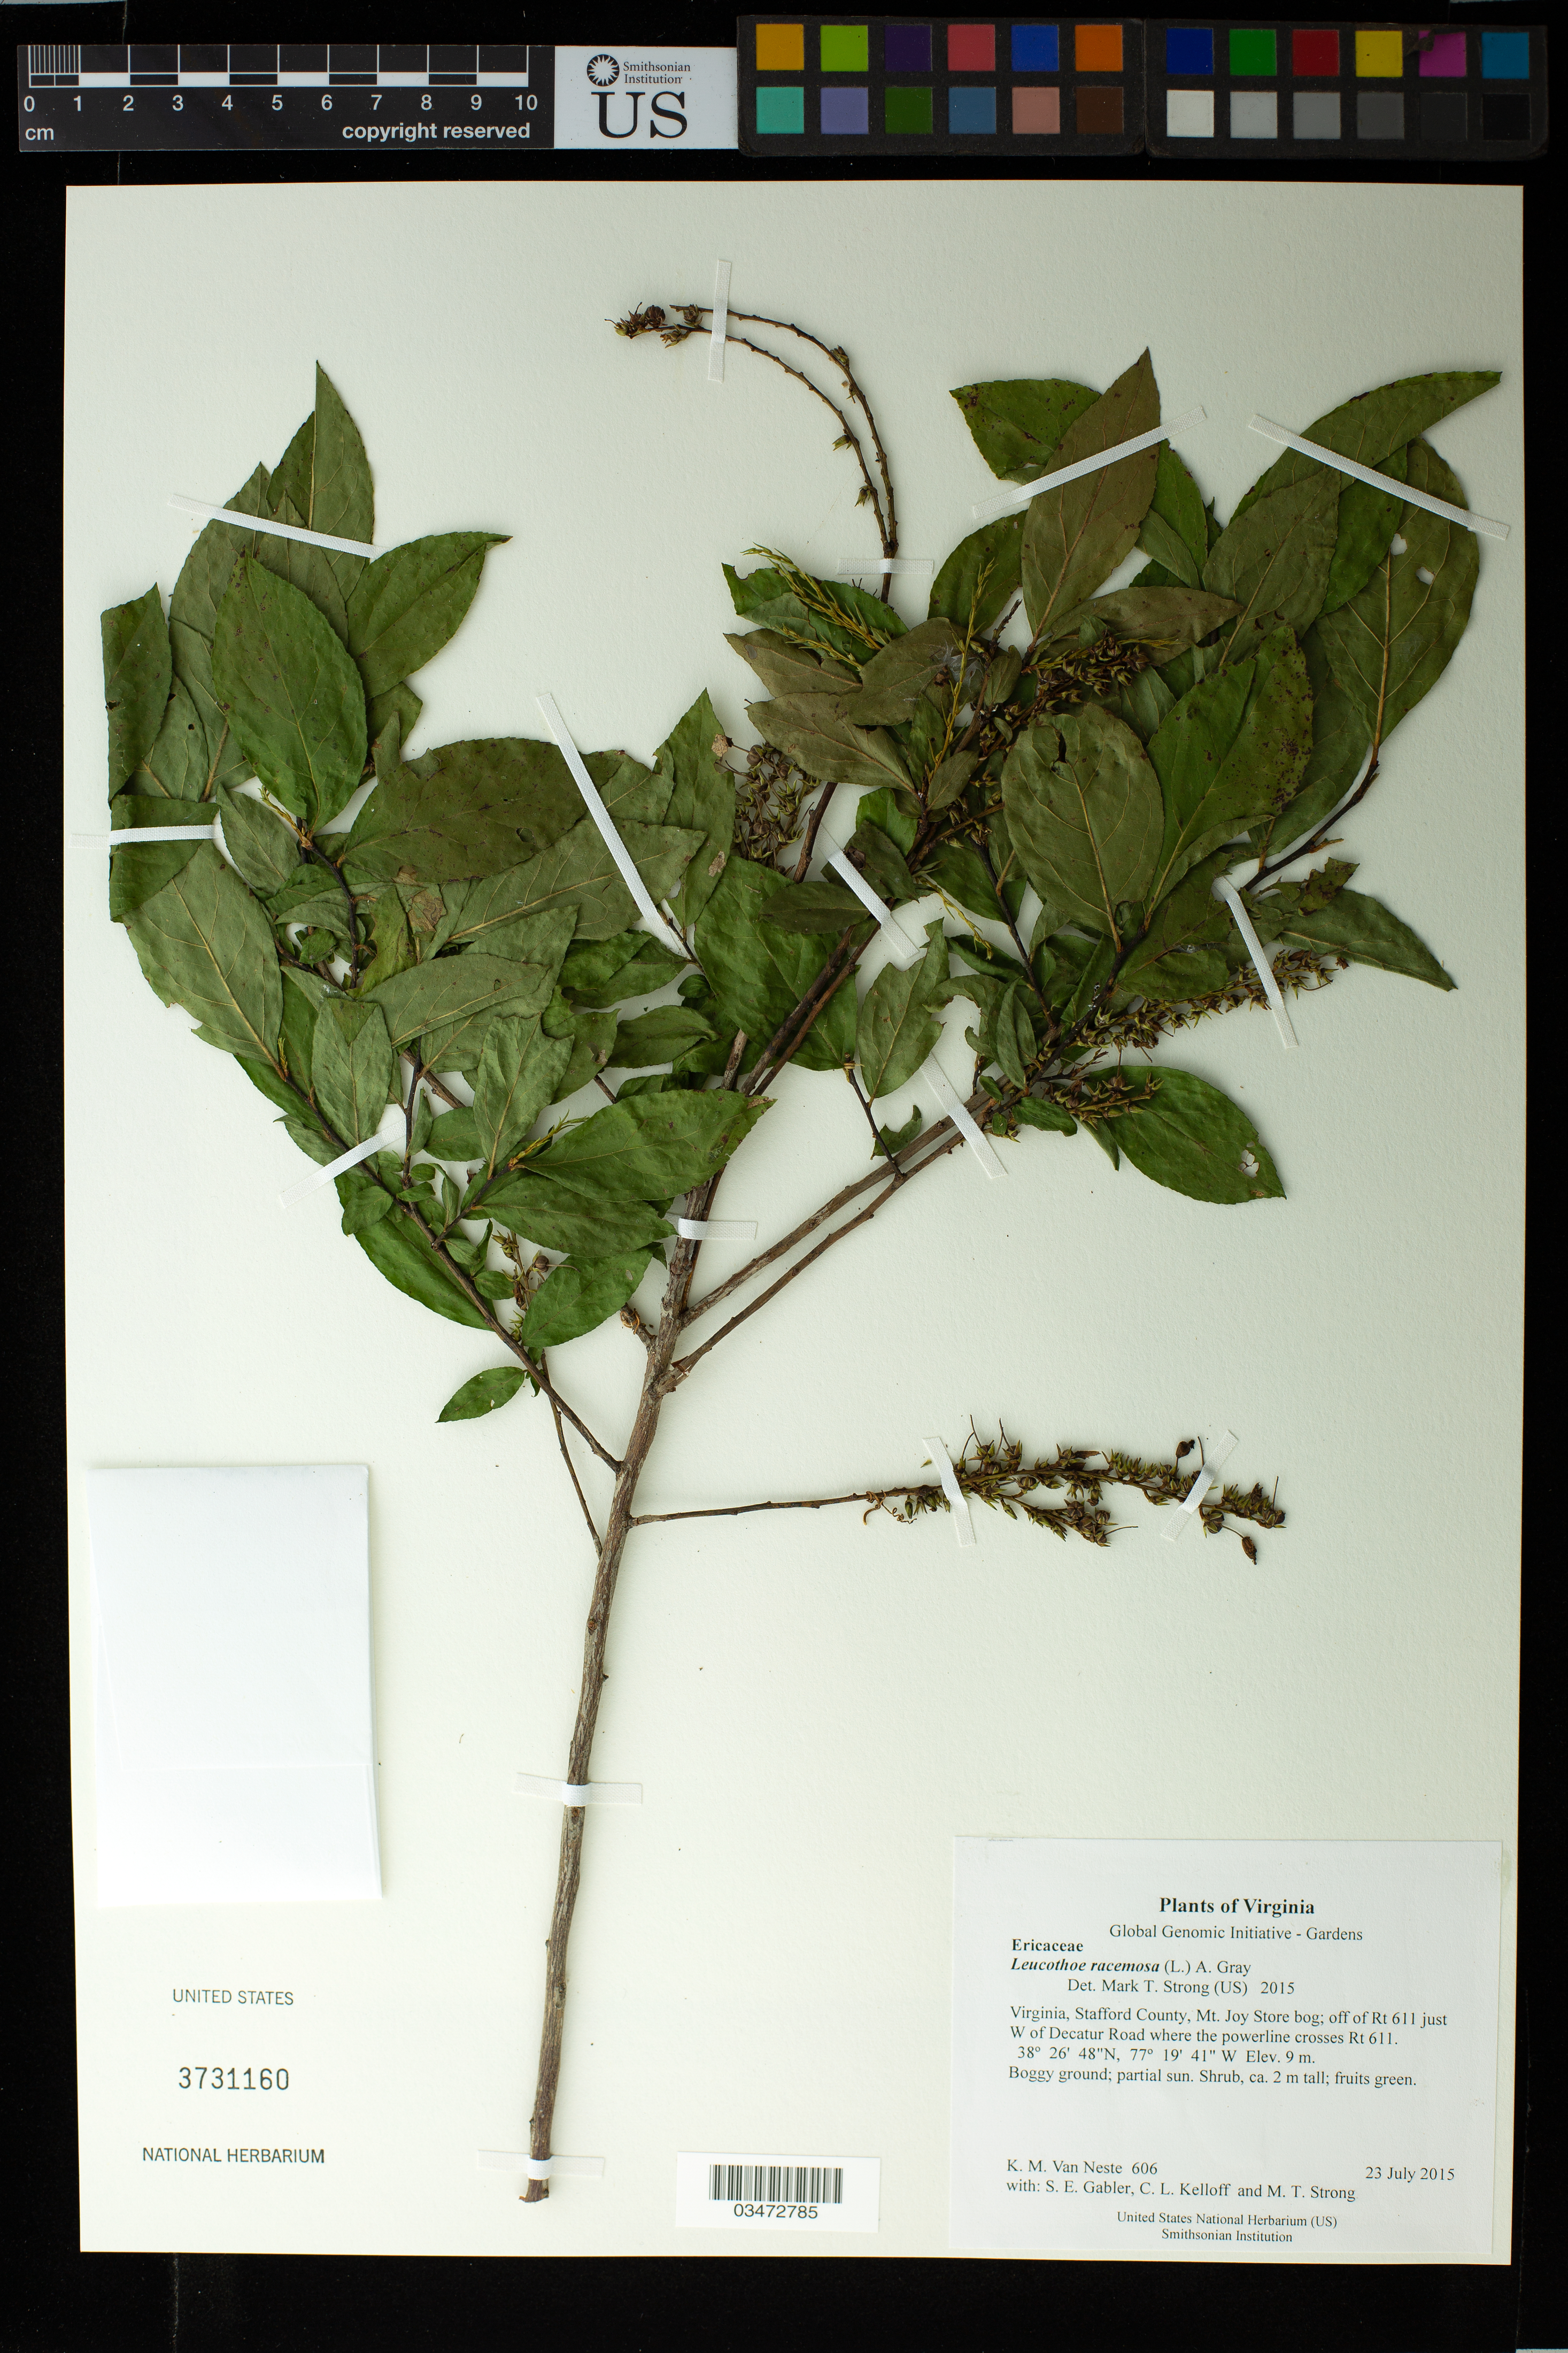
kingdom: Plantae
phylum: Tracheophyta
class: Magnoliopsida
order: Ericales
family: Ericaceae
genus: Leucothoe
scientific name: Leucothoë racemosa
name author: (L.) A. Gray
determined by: Strong, M. T., (US), Smithsonian Institution - National Museum of Natural History (UNITED STATES)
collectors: K. M. Van Neste, S. E. Gabler, C. L. Kelloff & M. T. Strong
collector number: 606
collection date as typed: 23 July 2015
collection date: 2015-07-23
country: United States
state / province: Virginia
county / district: Stafford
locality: Mt. Joy Store bog; off of Rt 611 just W of Decatur Road where the powerline crosses Rt 611.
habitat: Boggy ground; partial sun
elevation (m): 9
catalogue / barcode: US 3731160